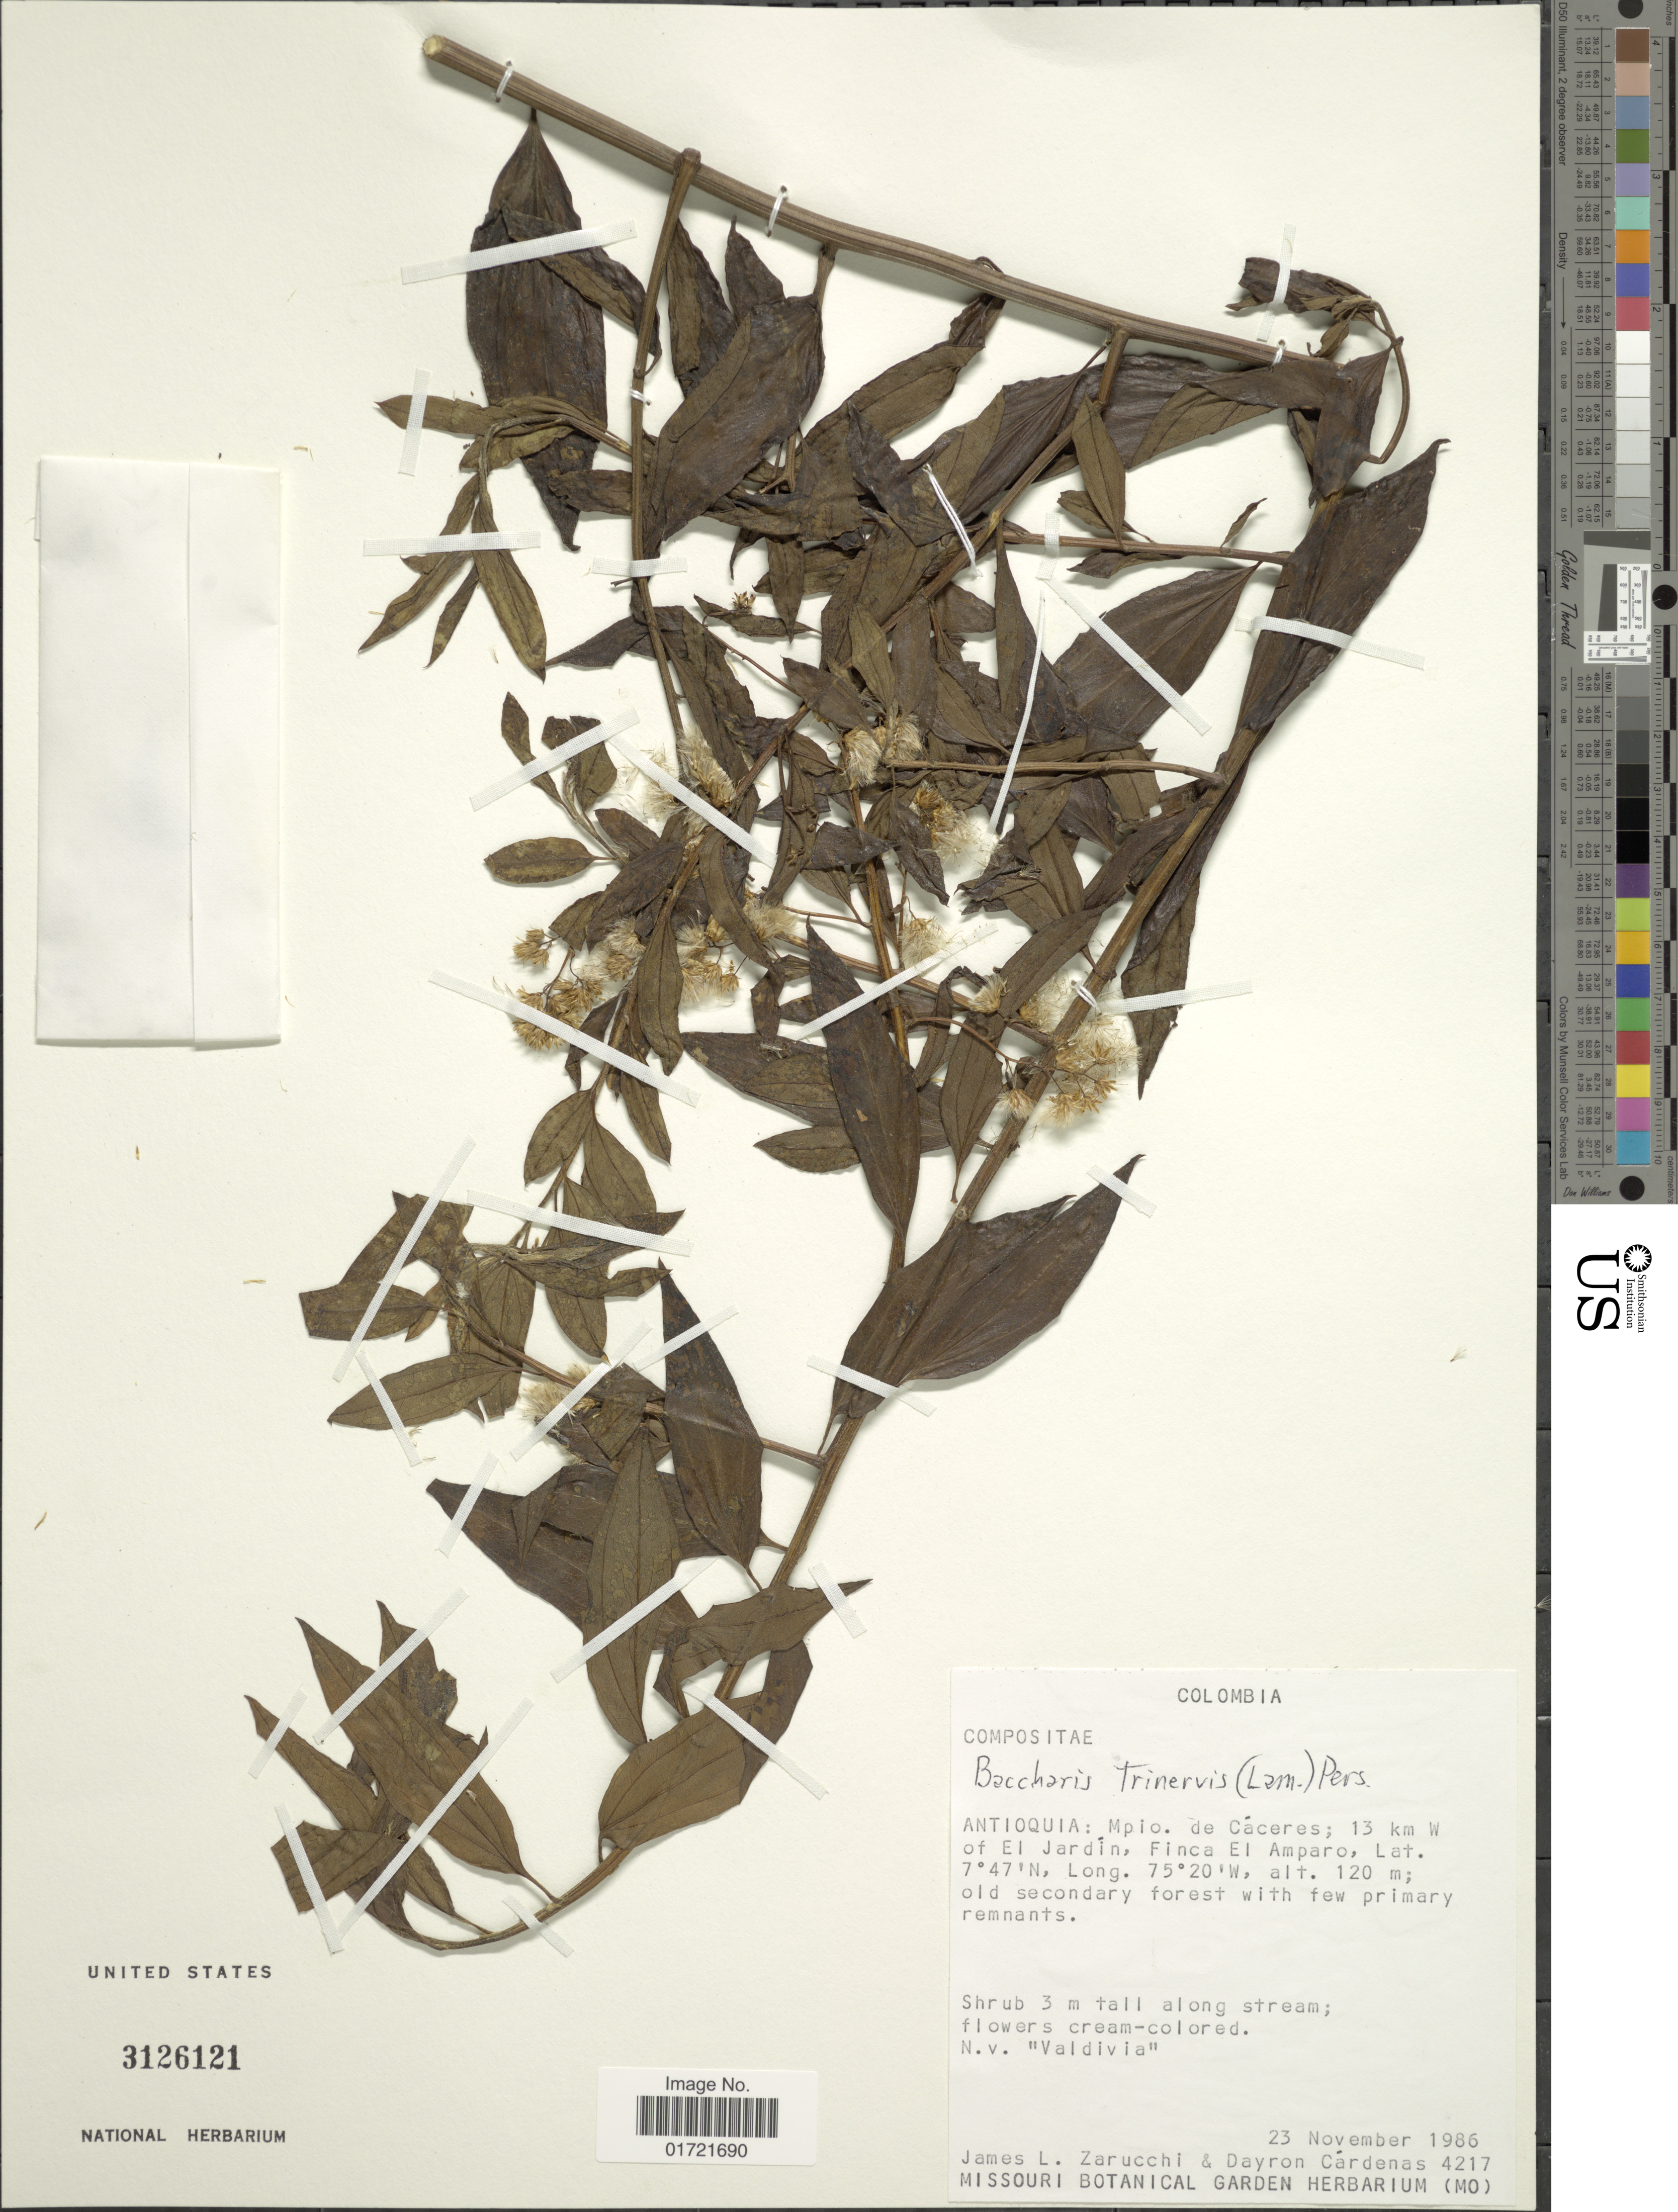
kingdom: Plantae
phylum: Tracheophyta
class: Magnoliopsida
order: Asterales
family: Asteraceae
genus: Baccharis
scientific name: Baccharis trinervis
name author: (Lam.) Pers.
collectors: J. L. Zarucchi & D. Cárdenas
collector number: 4217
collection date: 1986-11-23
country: Colombia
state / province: Antioquia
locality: Antioquia: Mpio. de Caceras; 13 km W of El Jardin, Finca El Amparo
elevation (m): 120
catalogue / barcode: US 3126121